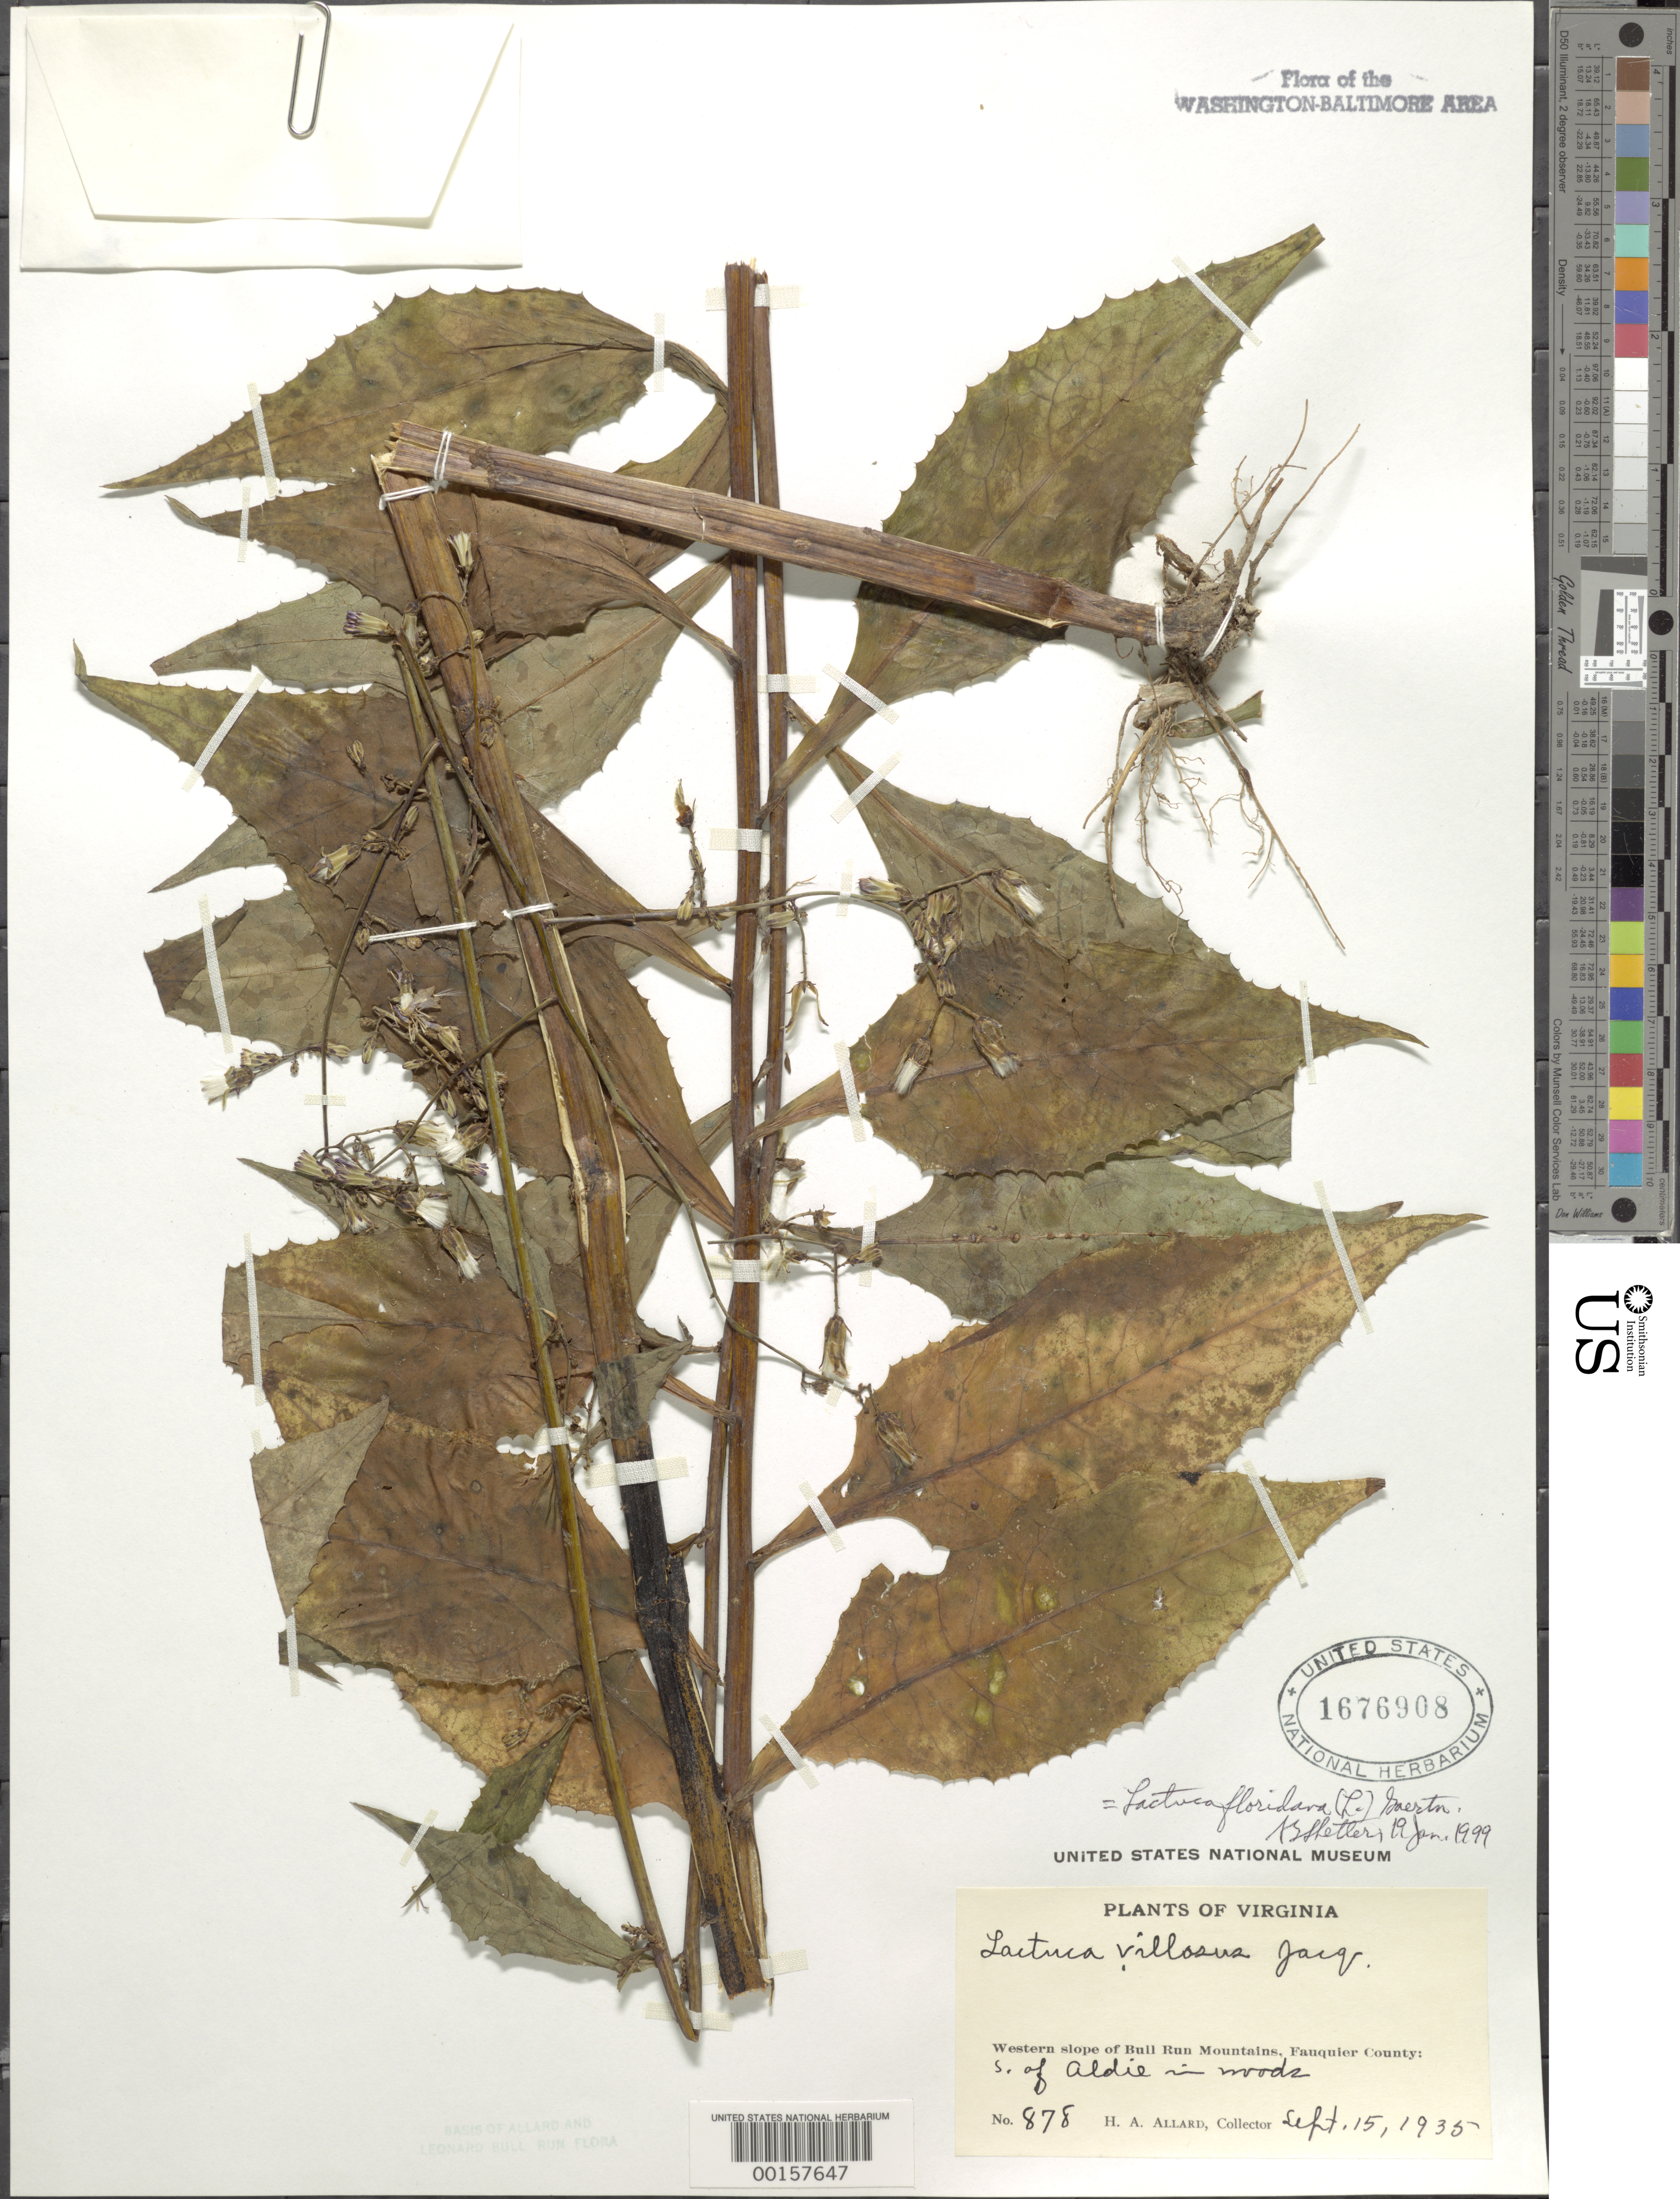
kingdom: Plantae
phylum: Tracheophyta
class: Magnoliopsida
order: Asterales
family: Asteraceae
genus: Lactuca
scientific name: Lactuca floridana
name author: (L.) Gaertn.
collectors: H. A. Allard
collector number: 878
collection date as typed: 15 Sep 1935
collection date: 1935-09-15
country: United States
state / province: Virginia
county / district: Fauquier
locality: South of Aldie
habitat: Woods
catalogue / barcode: US 1676908